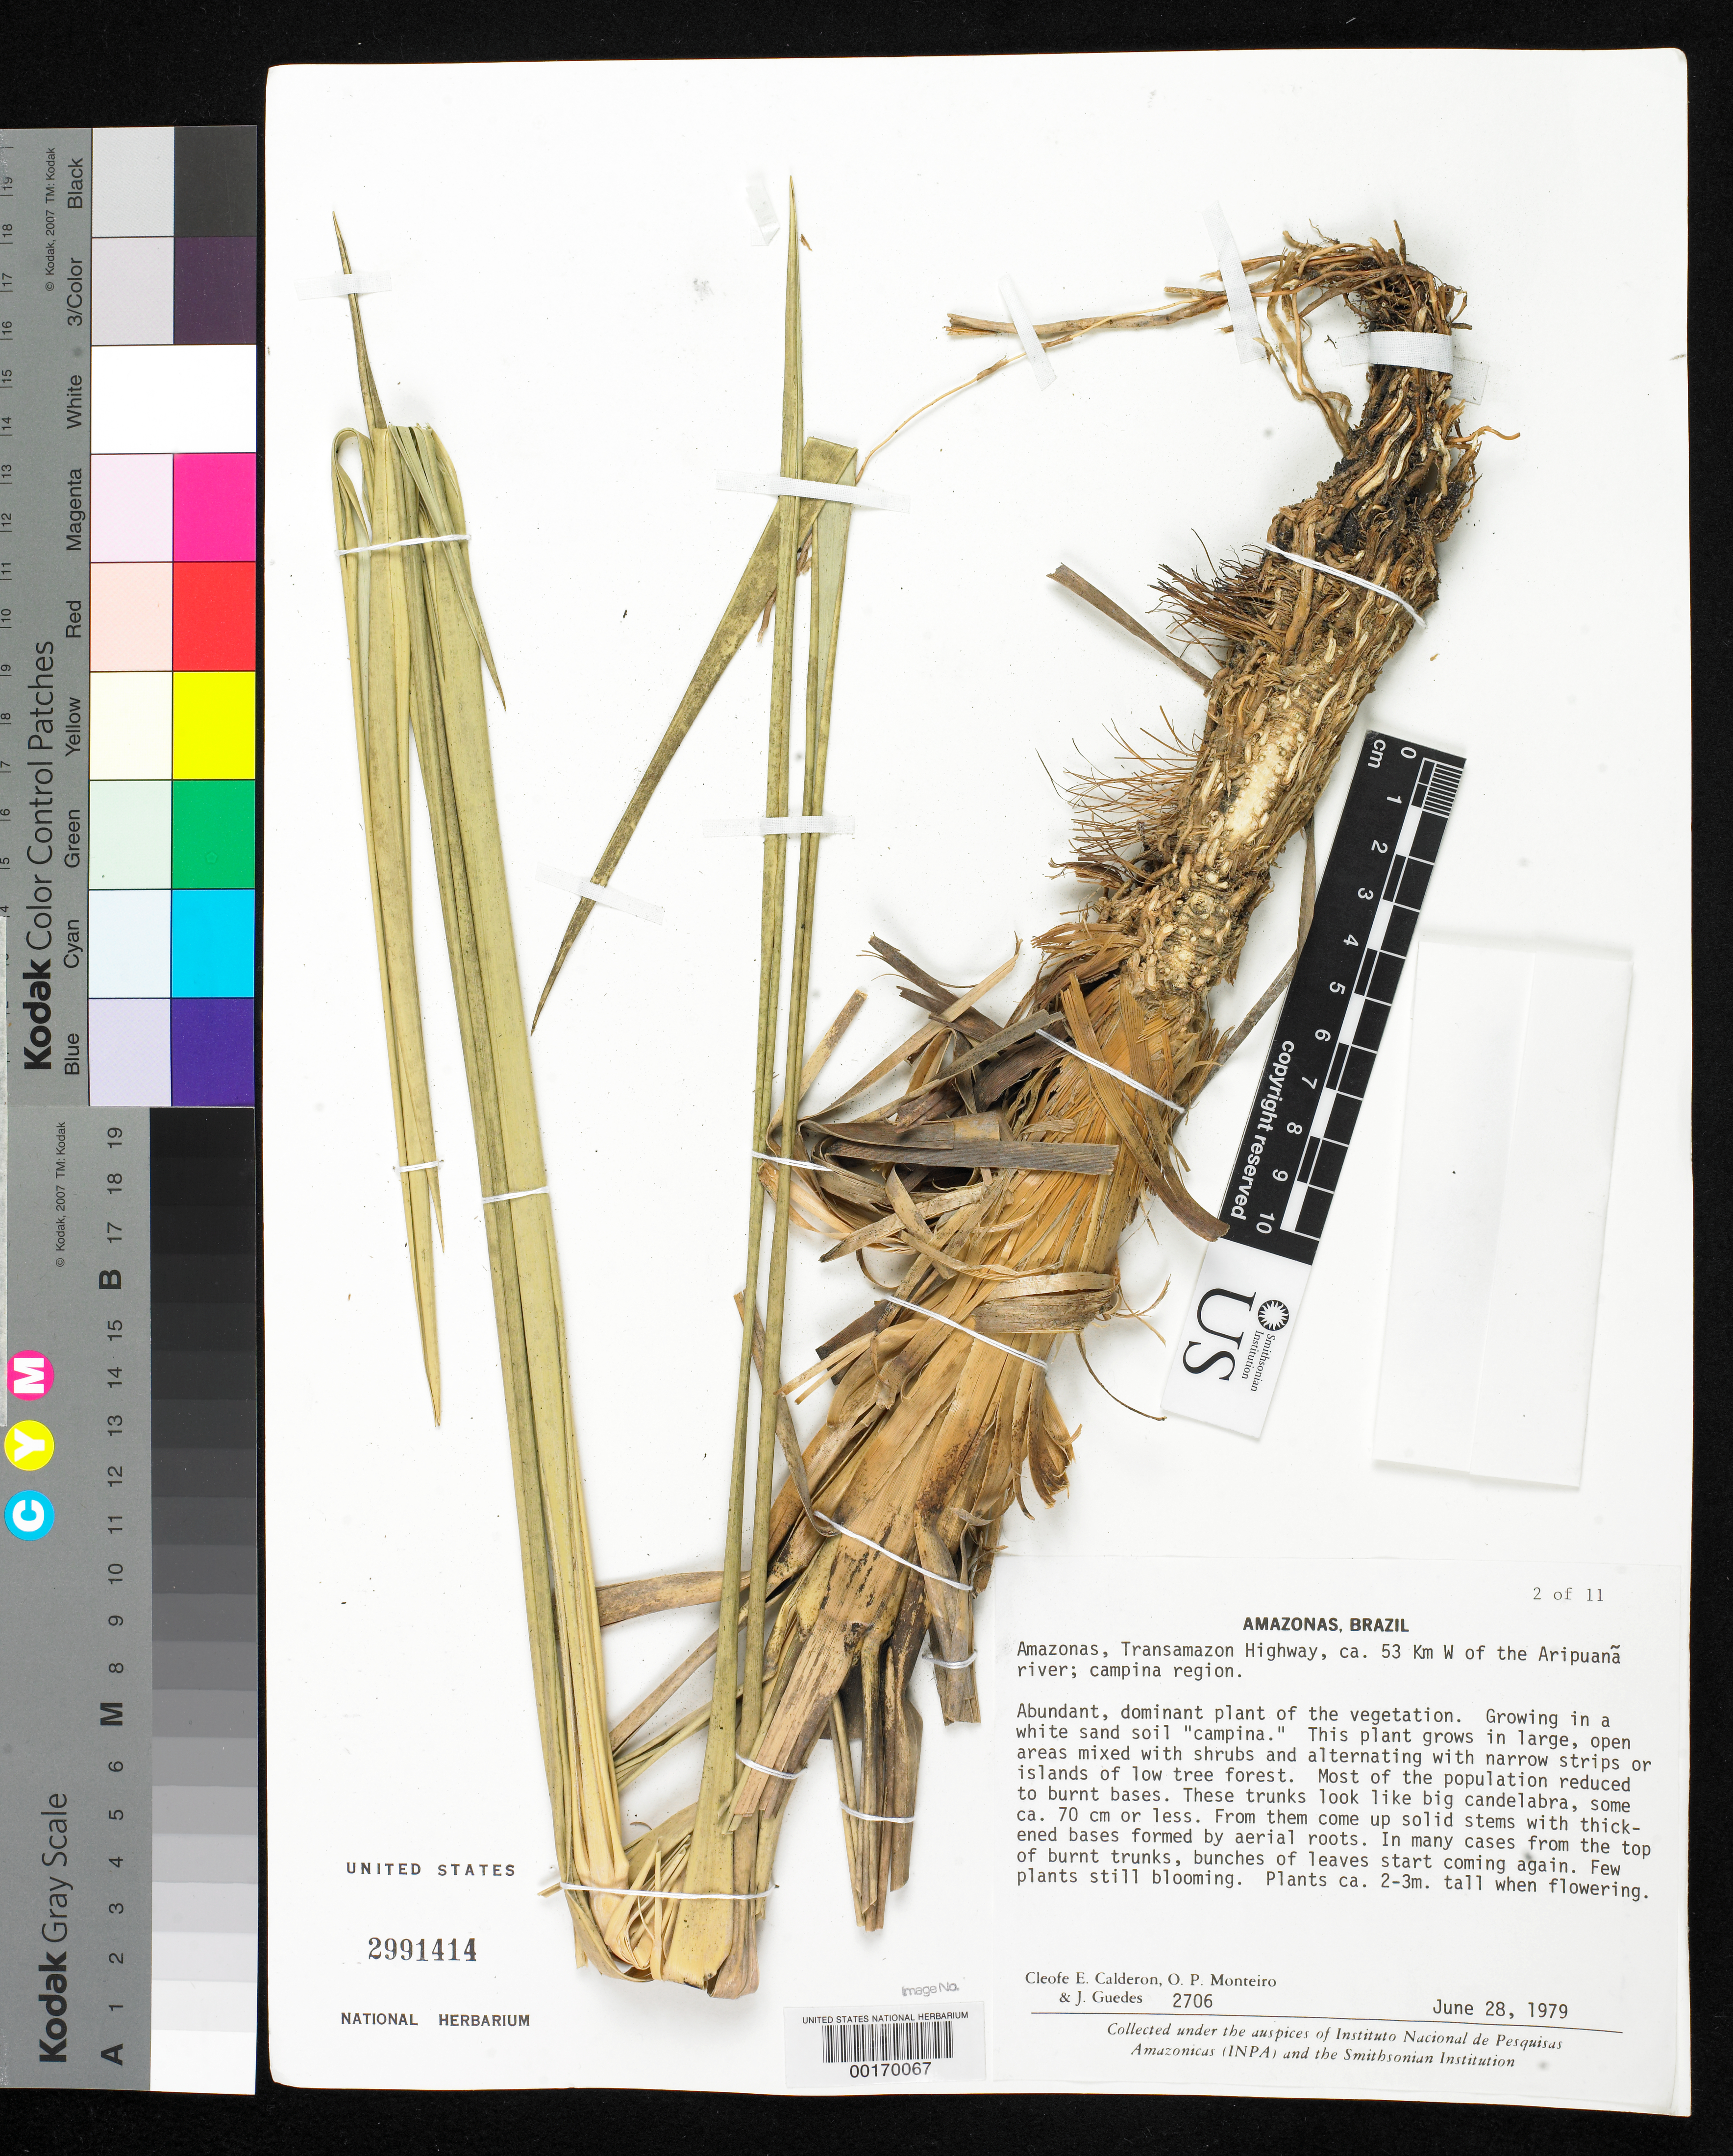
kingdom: Plantae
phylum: Tracheophyta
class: Liliopsida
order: Poales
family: Poaceae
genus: Arundoclaytonia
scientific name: Arundoclaytonia dissimilis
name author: Davidse & J.L. Ellis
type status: Isotype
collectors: C. E. Calderón, O. P. Monteiro & J. Guedes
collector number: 2706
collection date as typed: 28 Jun 1979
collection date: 1979-06-28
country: Brazil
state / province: Amazonas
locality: Transamazon highway, ca. 53 km W of Aripuana River, campina region.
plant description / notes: Additional type material filed separately with bulky bamboos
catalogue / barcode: US 2991414